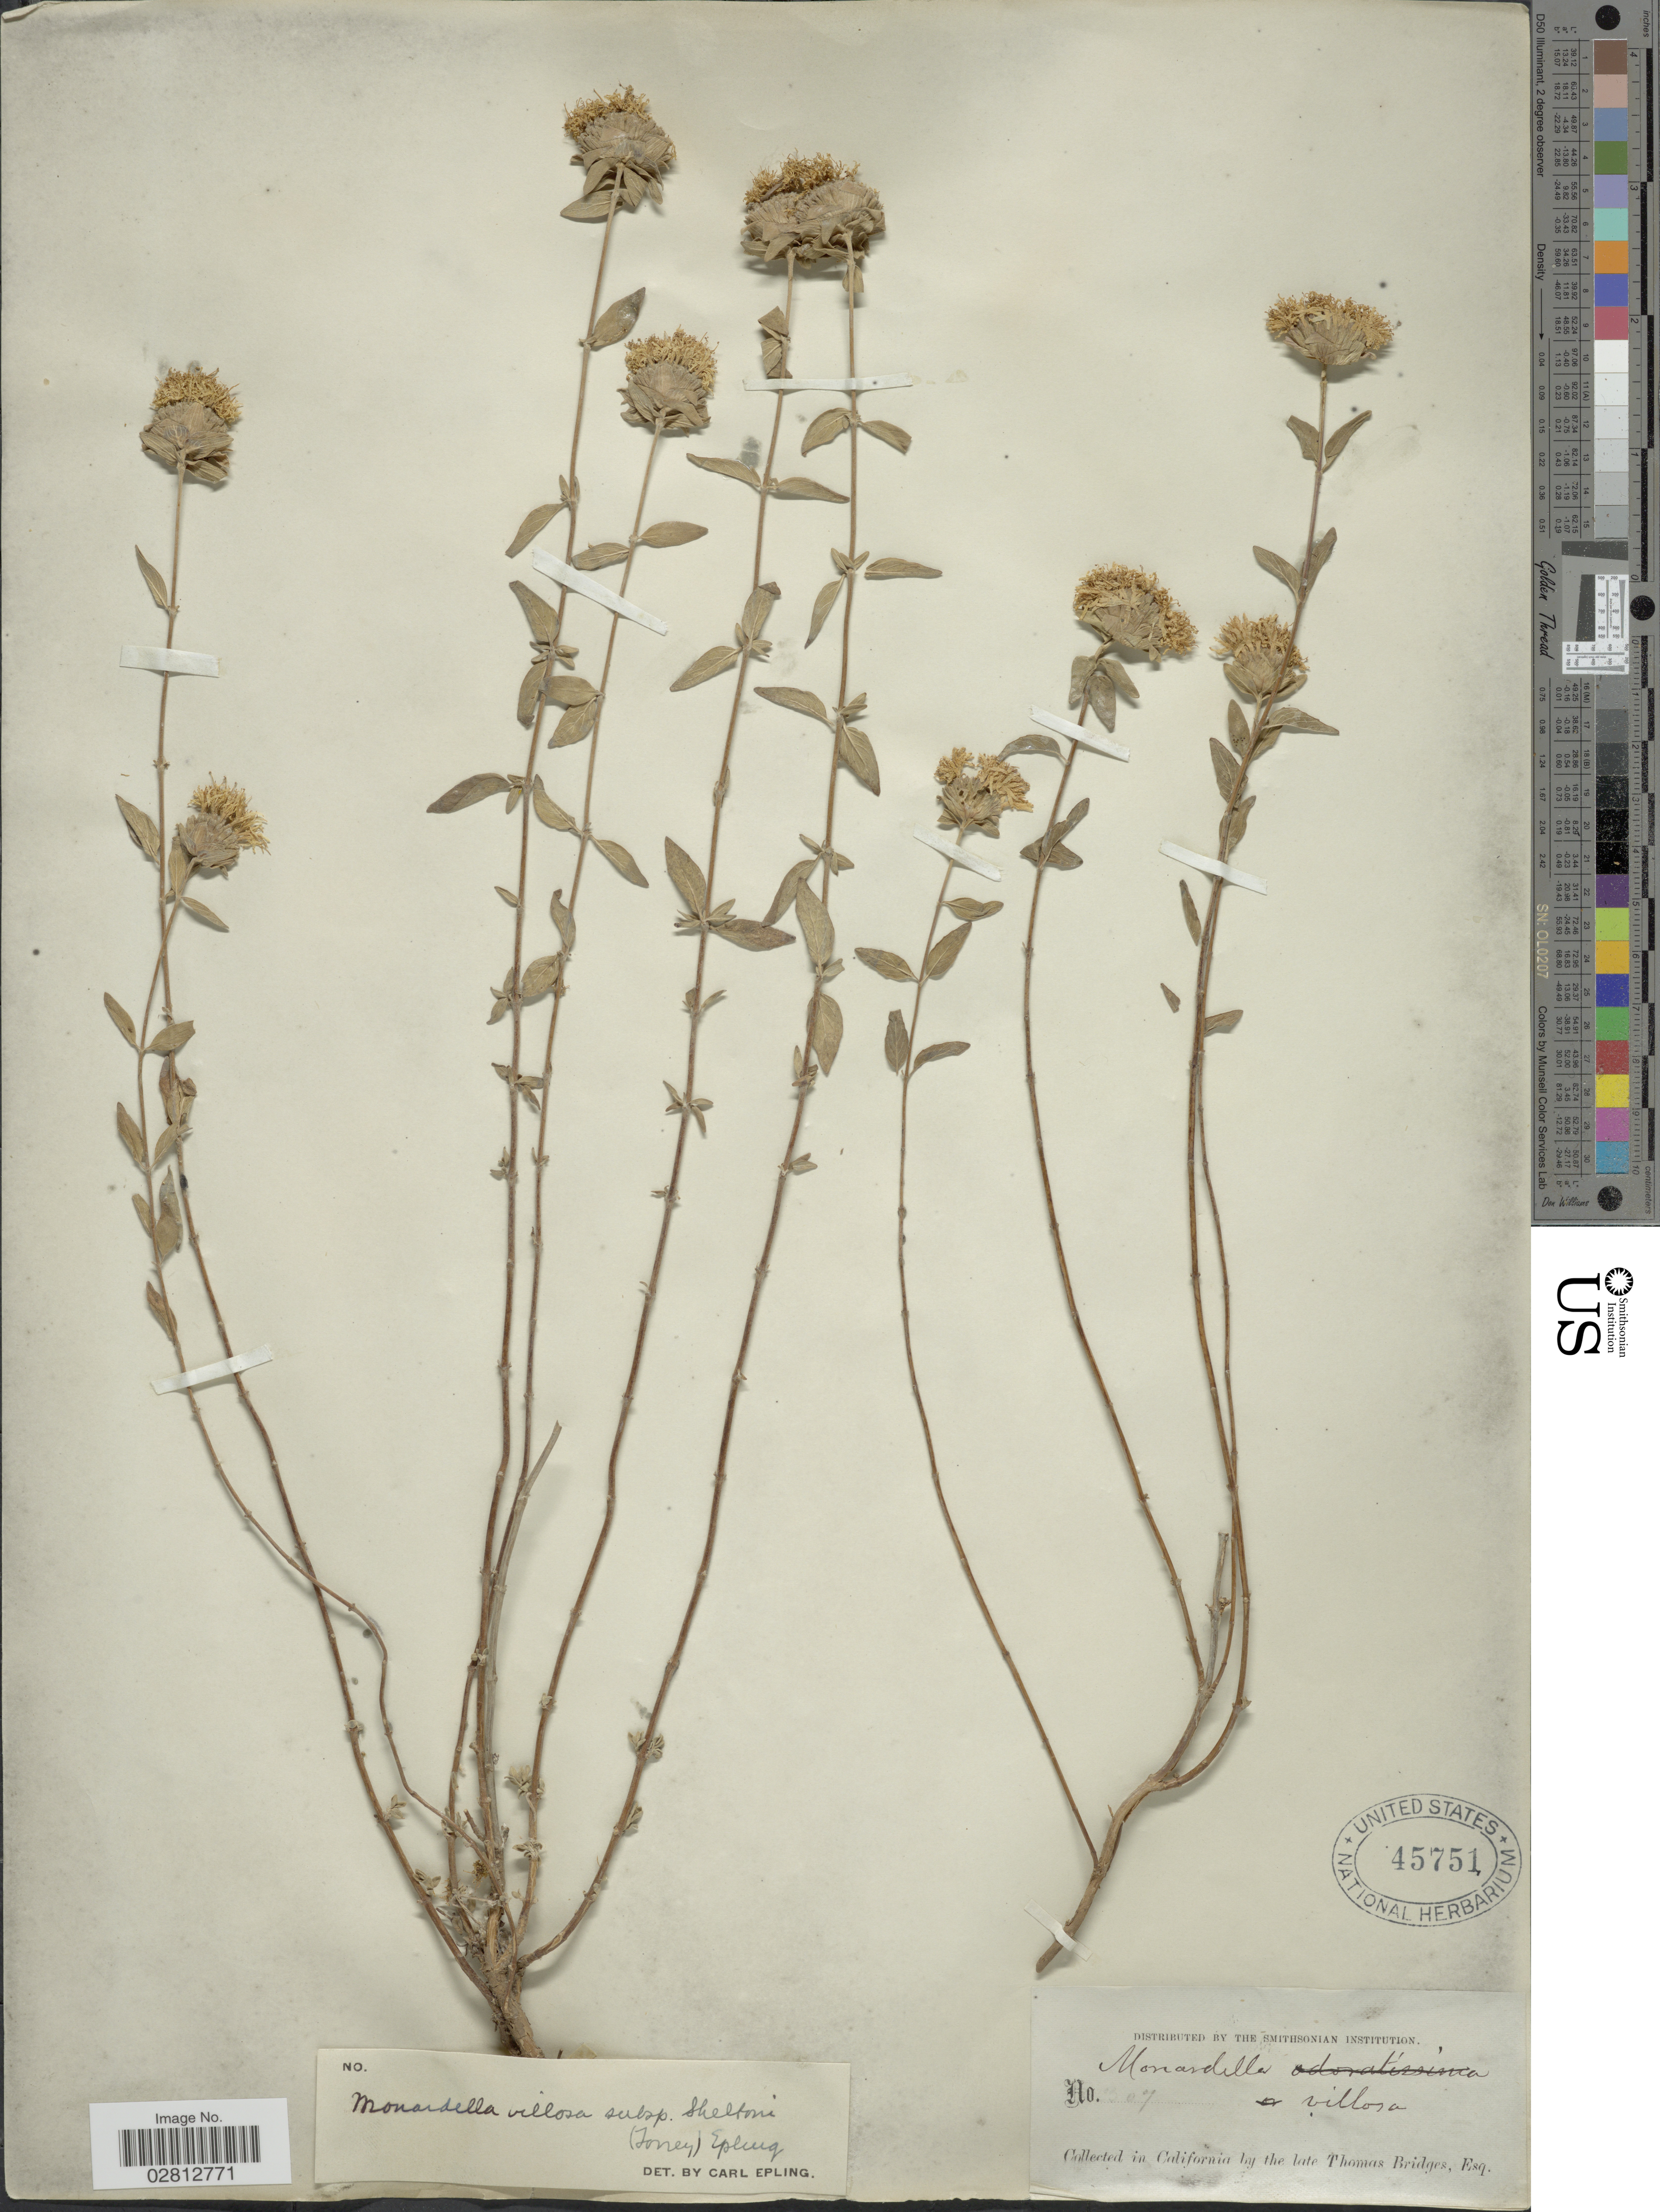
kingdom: Plantae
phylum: Tracheophyta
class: Magnoliopsida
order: Lamiales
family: Lamiaceae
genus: Monardella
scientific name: Monardella villosa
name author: Benth.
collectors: T. Bridges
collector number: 307*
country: United States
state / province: California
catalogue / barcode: US 45751